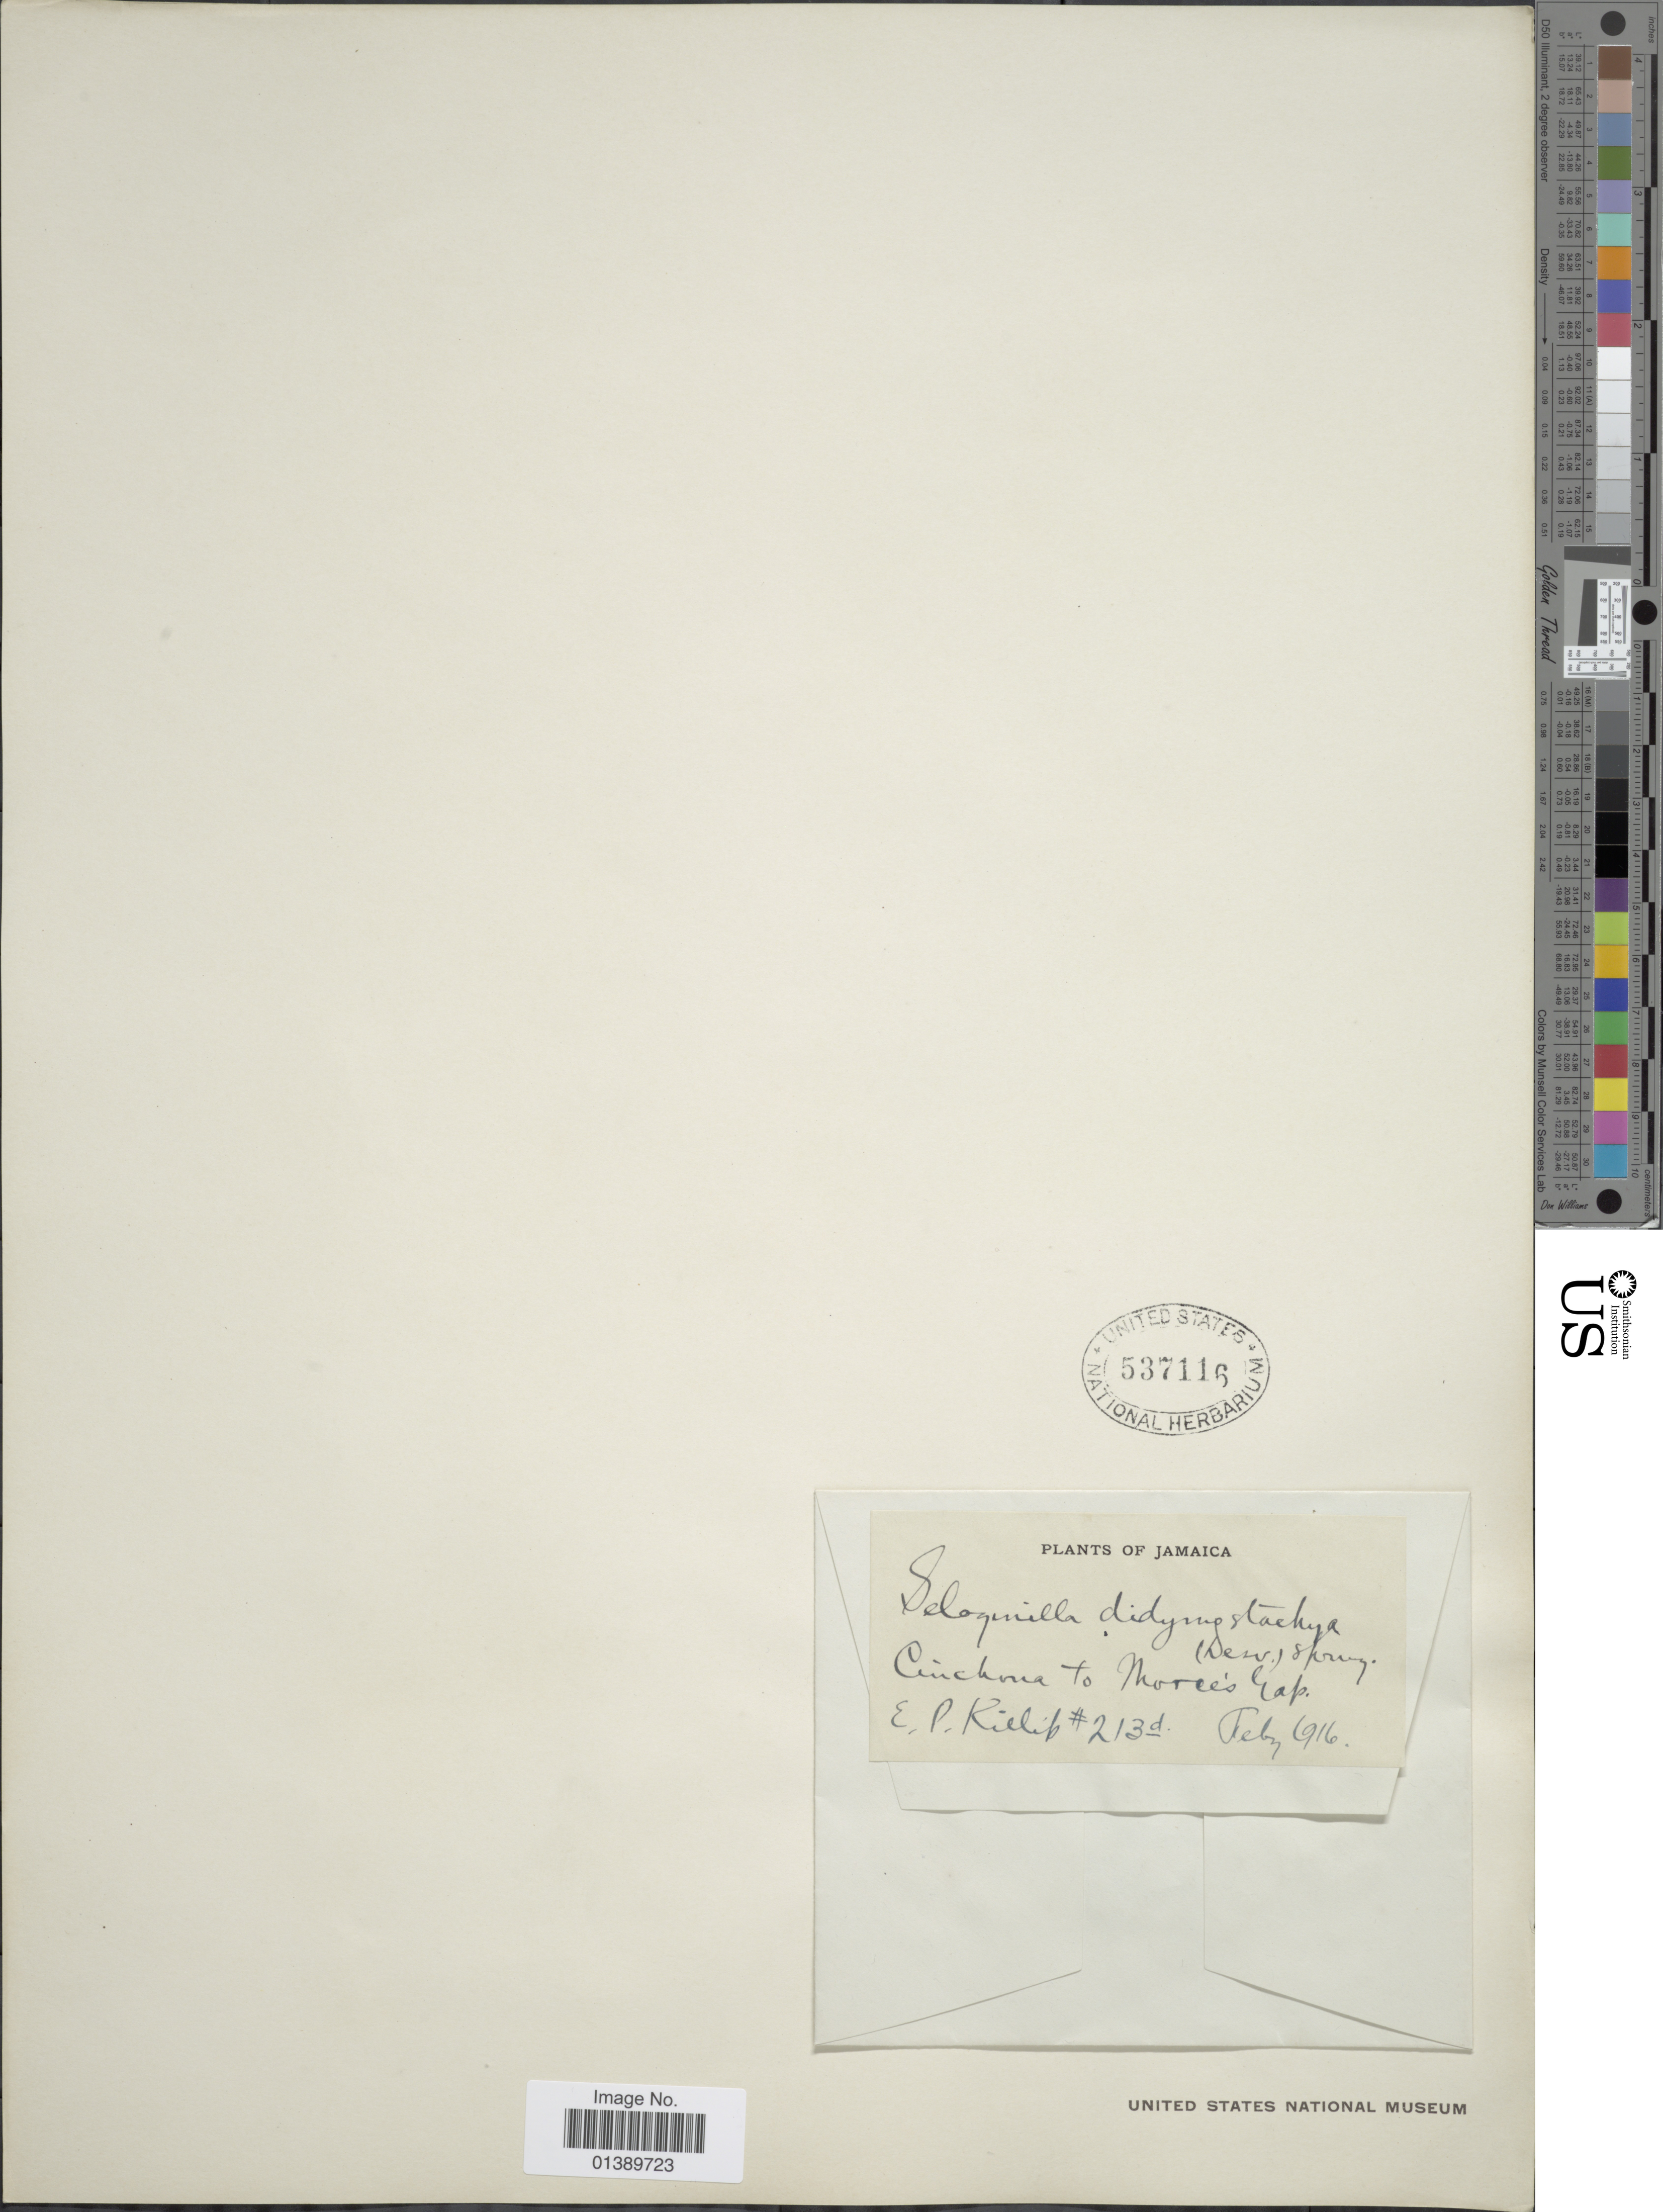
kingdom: Plantae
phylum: Tracheophyta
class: Lycopodiopsida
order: Selaginellales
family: Selaginellaceae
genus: Selaginella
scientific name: Selaginella denudata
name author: (Willd.) Spring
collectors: E. P. Killip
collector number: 213d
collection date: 1916-02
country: Jamaica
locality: Cinchona to Morces Gap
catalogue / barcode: US 537116